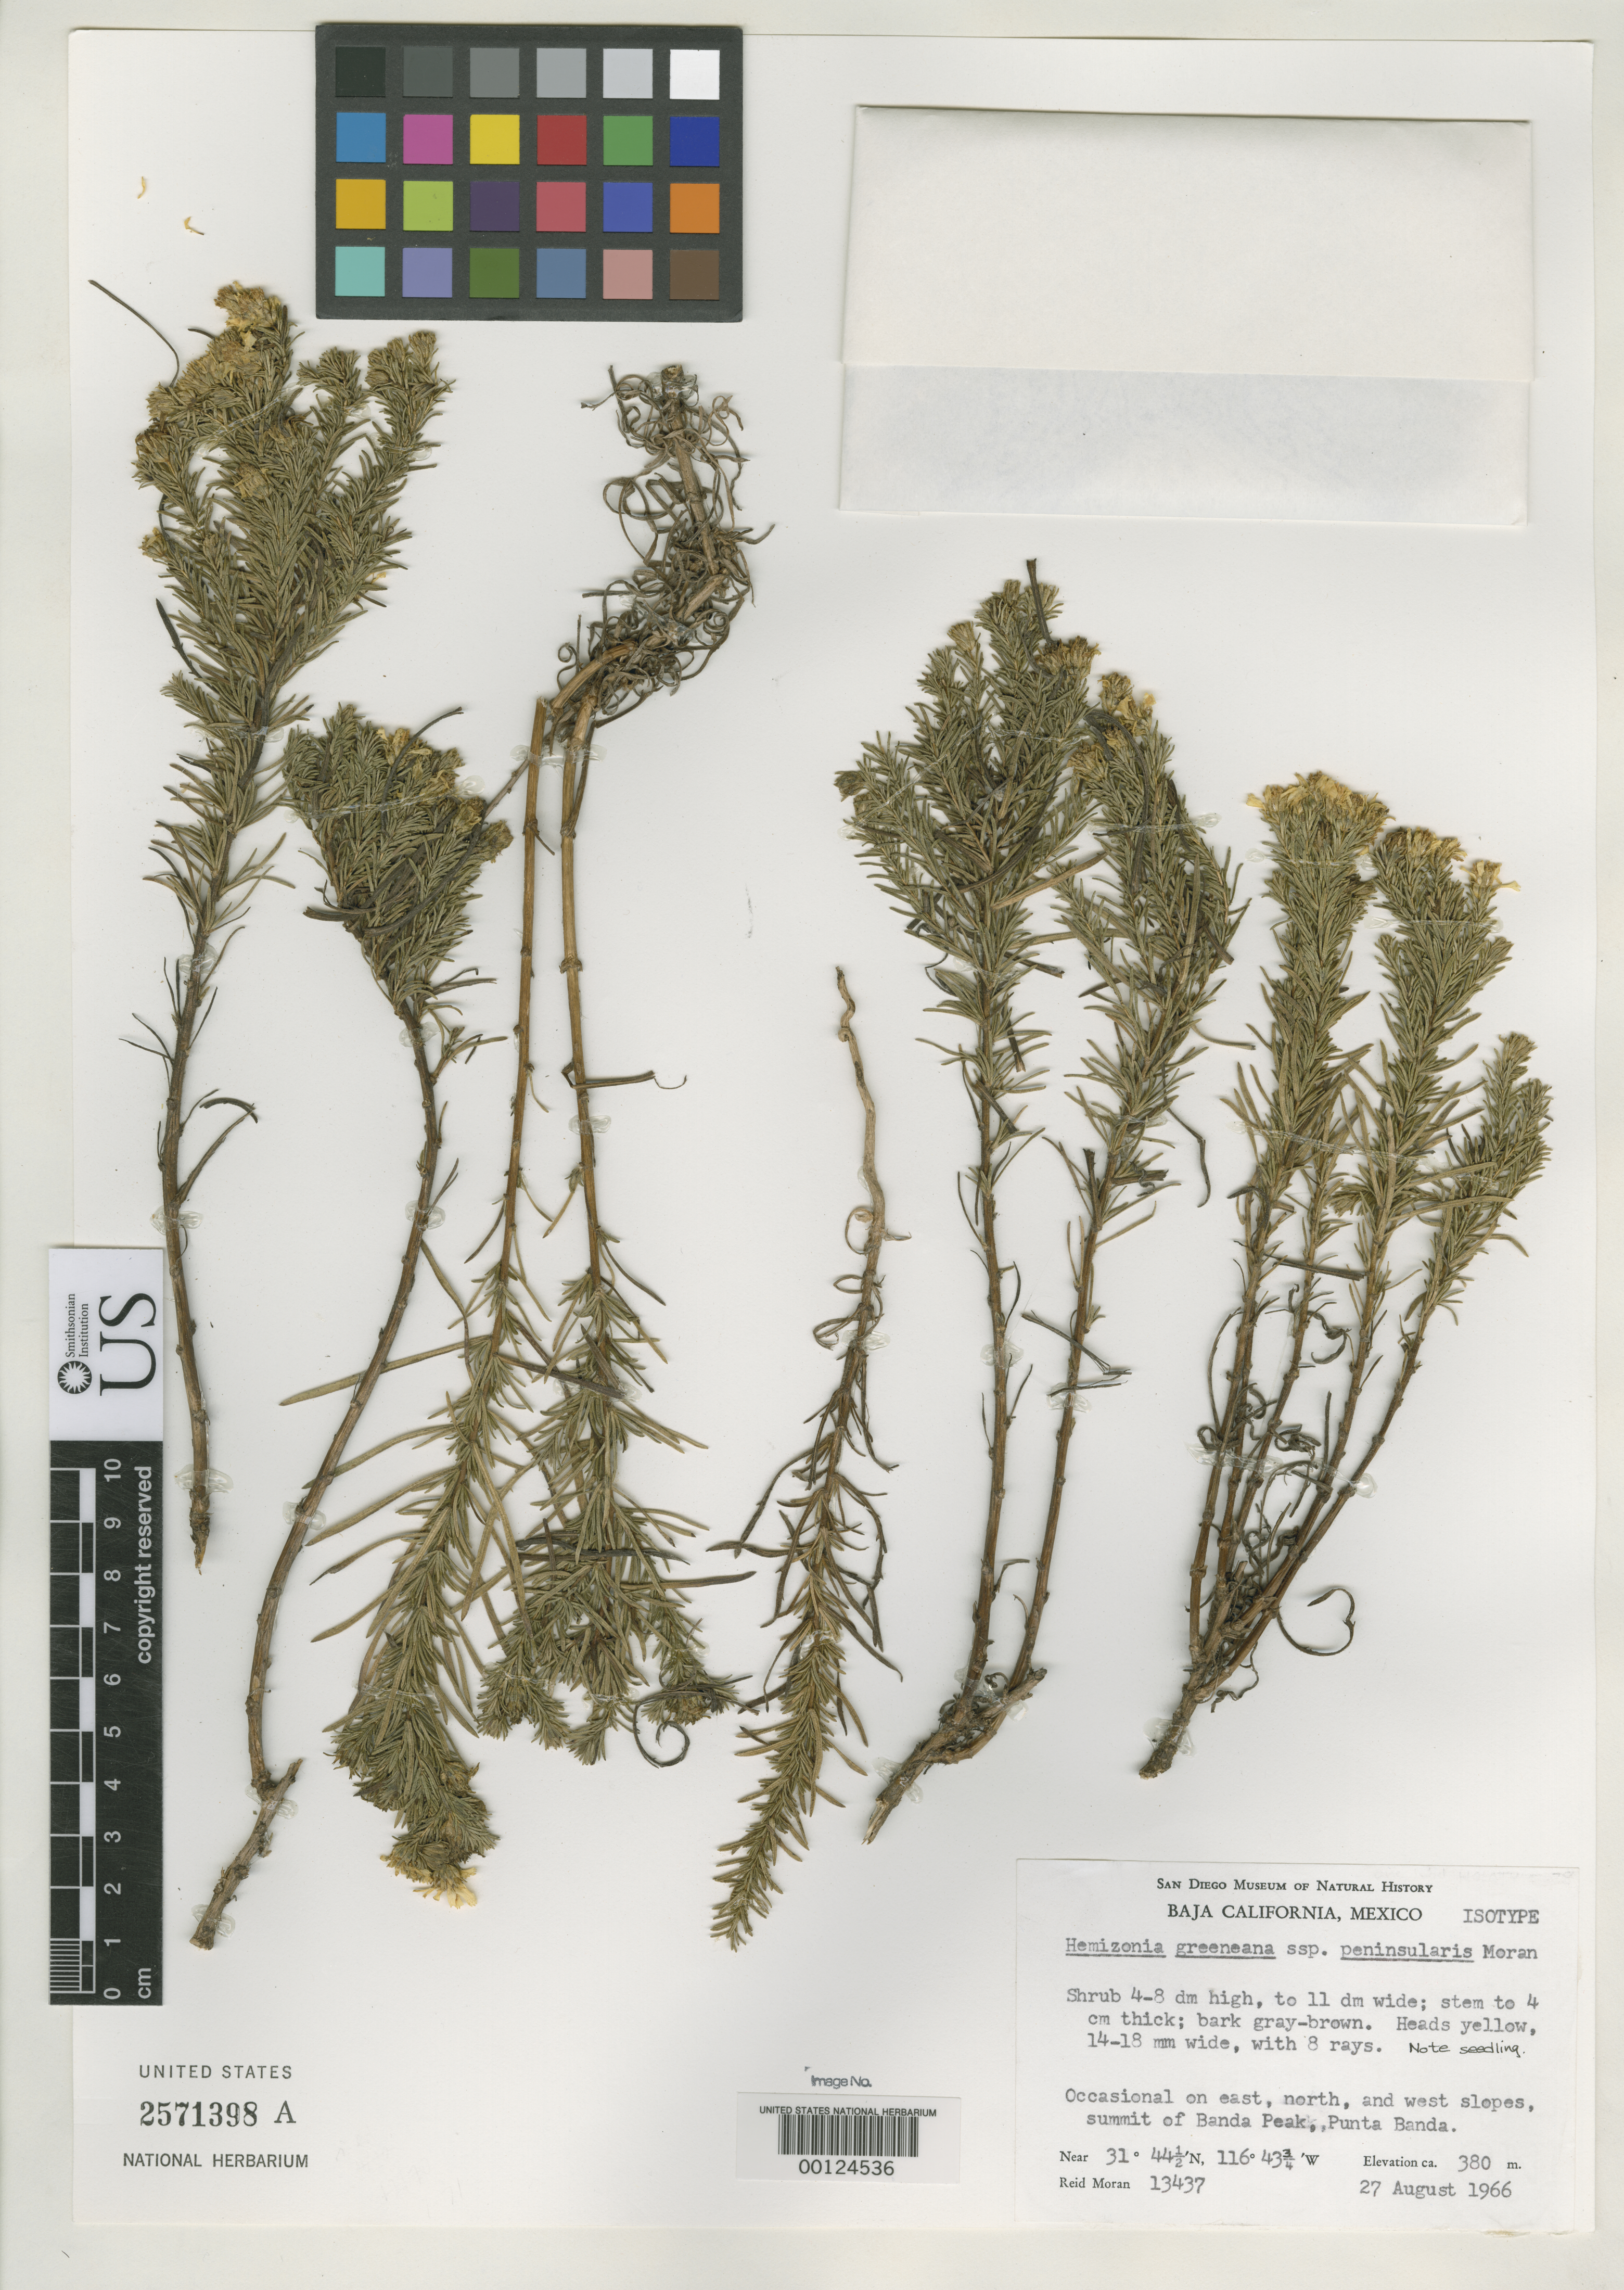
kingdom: Plantae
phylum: Tracheophyta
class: Magnoliopsida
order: Asterales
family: Asteraceae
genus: Hemizonia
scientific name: Hemizonia greeneana subsp. peninsularis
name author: Moran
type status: Isotype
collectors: R. V. Moran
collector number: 13437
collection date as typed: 27 Aug 1966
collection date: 1966-08-27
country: Mexico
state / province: Baja California Norte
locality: Punta Banda.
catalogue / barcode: US 2571398A